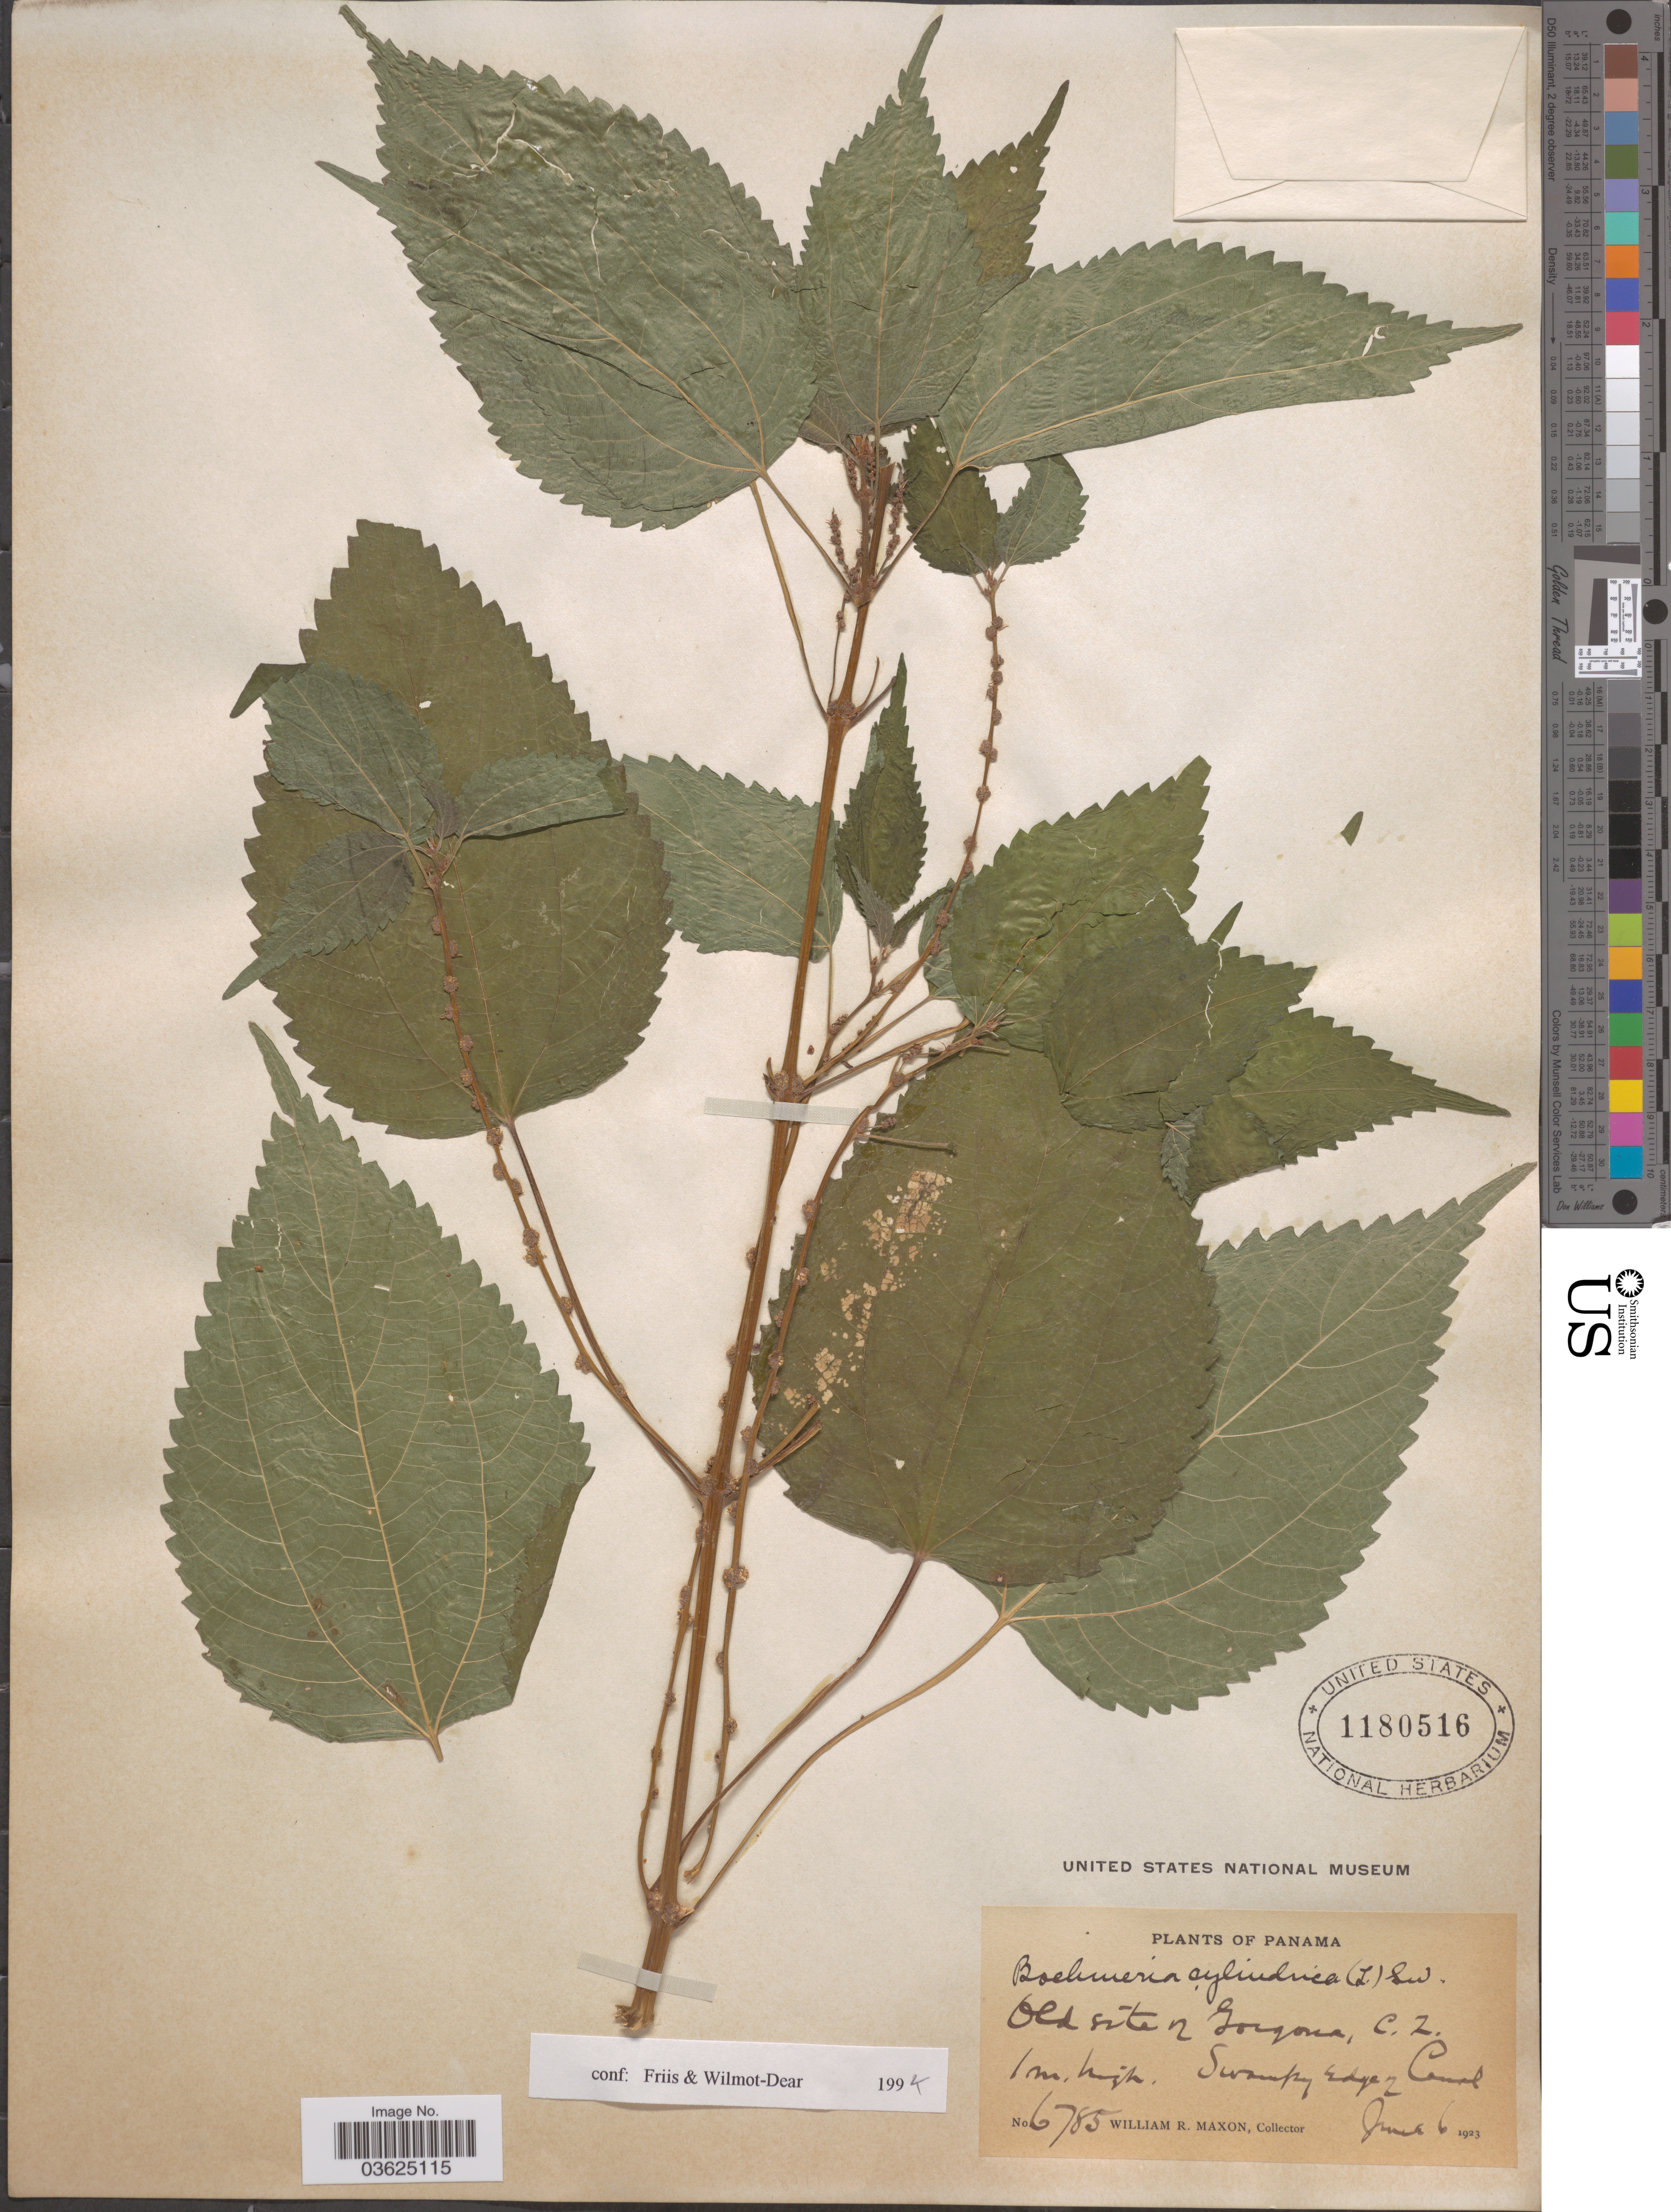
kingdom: Plantae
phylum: Tracheophyta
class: Magnoliopsida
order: Rosales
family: Urticaceae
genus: Boehmeria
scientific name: Boehmeria cylindrica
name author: (L.) Sw.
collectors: W. R. Maxon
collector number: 6785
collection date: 1923-06-06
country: Panama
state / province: Colón / Panamá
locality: Old site of Gorgona. Swampy edge of Canal.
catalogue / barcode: US 1180516